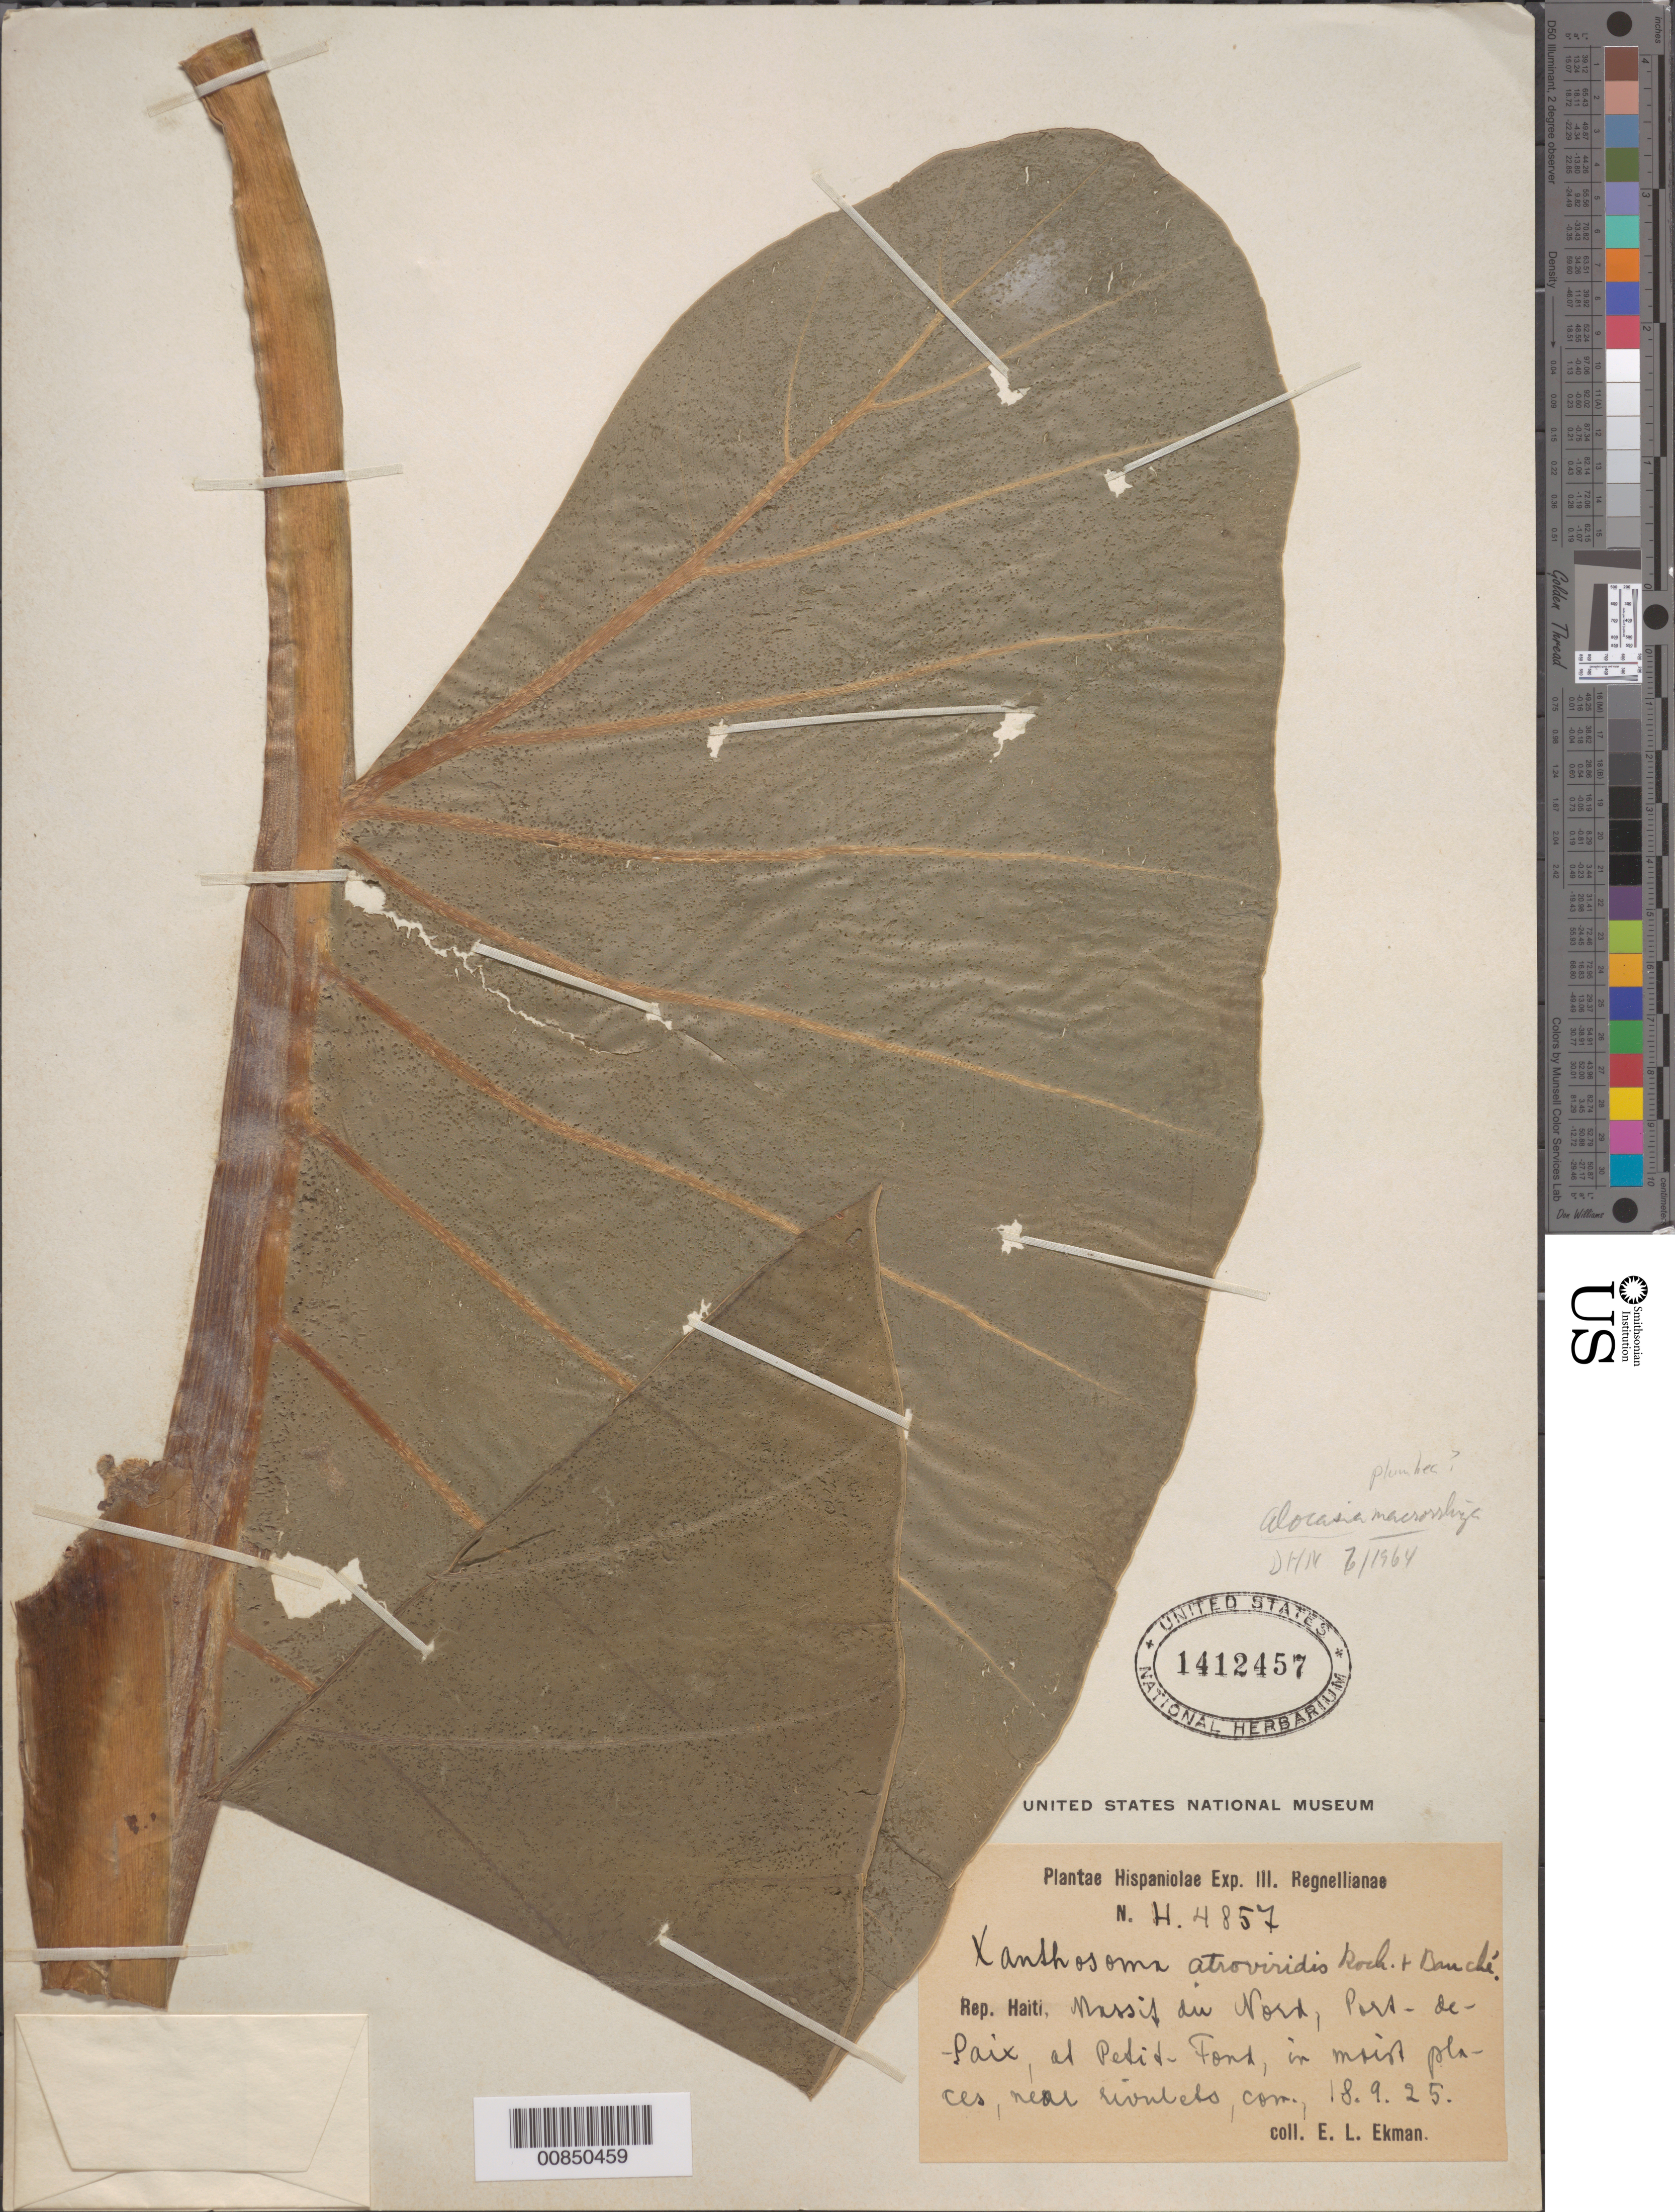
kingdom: Plantae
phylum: Tracheophyta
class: Liliopsida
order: Alismatales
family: Araceae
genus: Alocasia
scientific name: Alocasia macrorrhizos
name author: (L.) G. Don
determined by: Nicolson, Dan H.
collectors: E. L. Ekman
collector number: H 4857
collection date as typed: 18 Sep 1925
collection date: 1925-09-18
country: Haiti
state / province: Nord-Ouest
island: Hispaniola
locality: Massid du Nord, Port de Paix, at Petit Fond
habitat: In moist places, near rivulets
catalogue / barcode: US 1412457